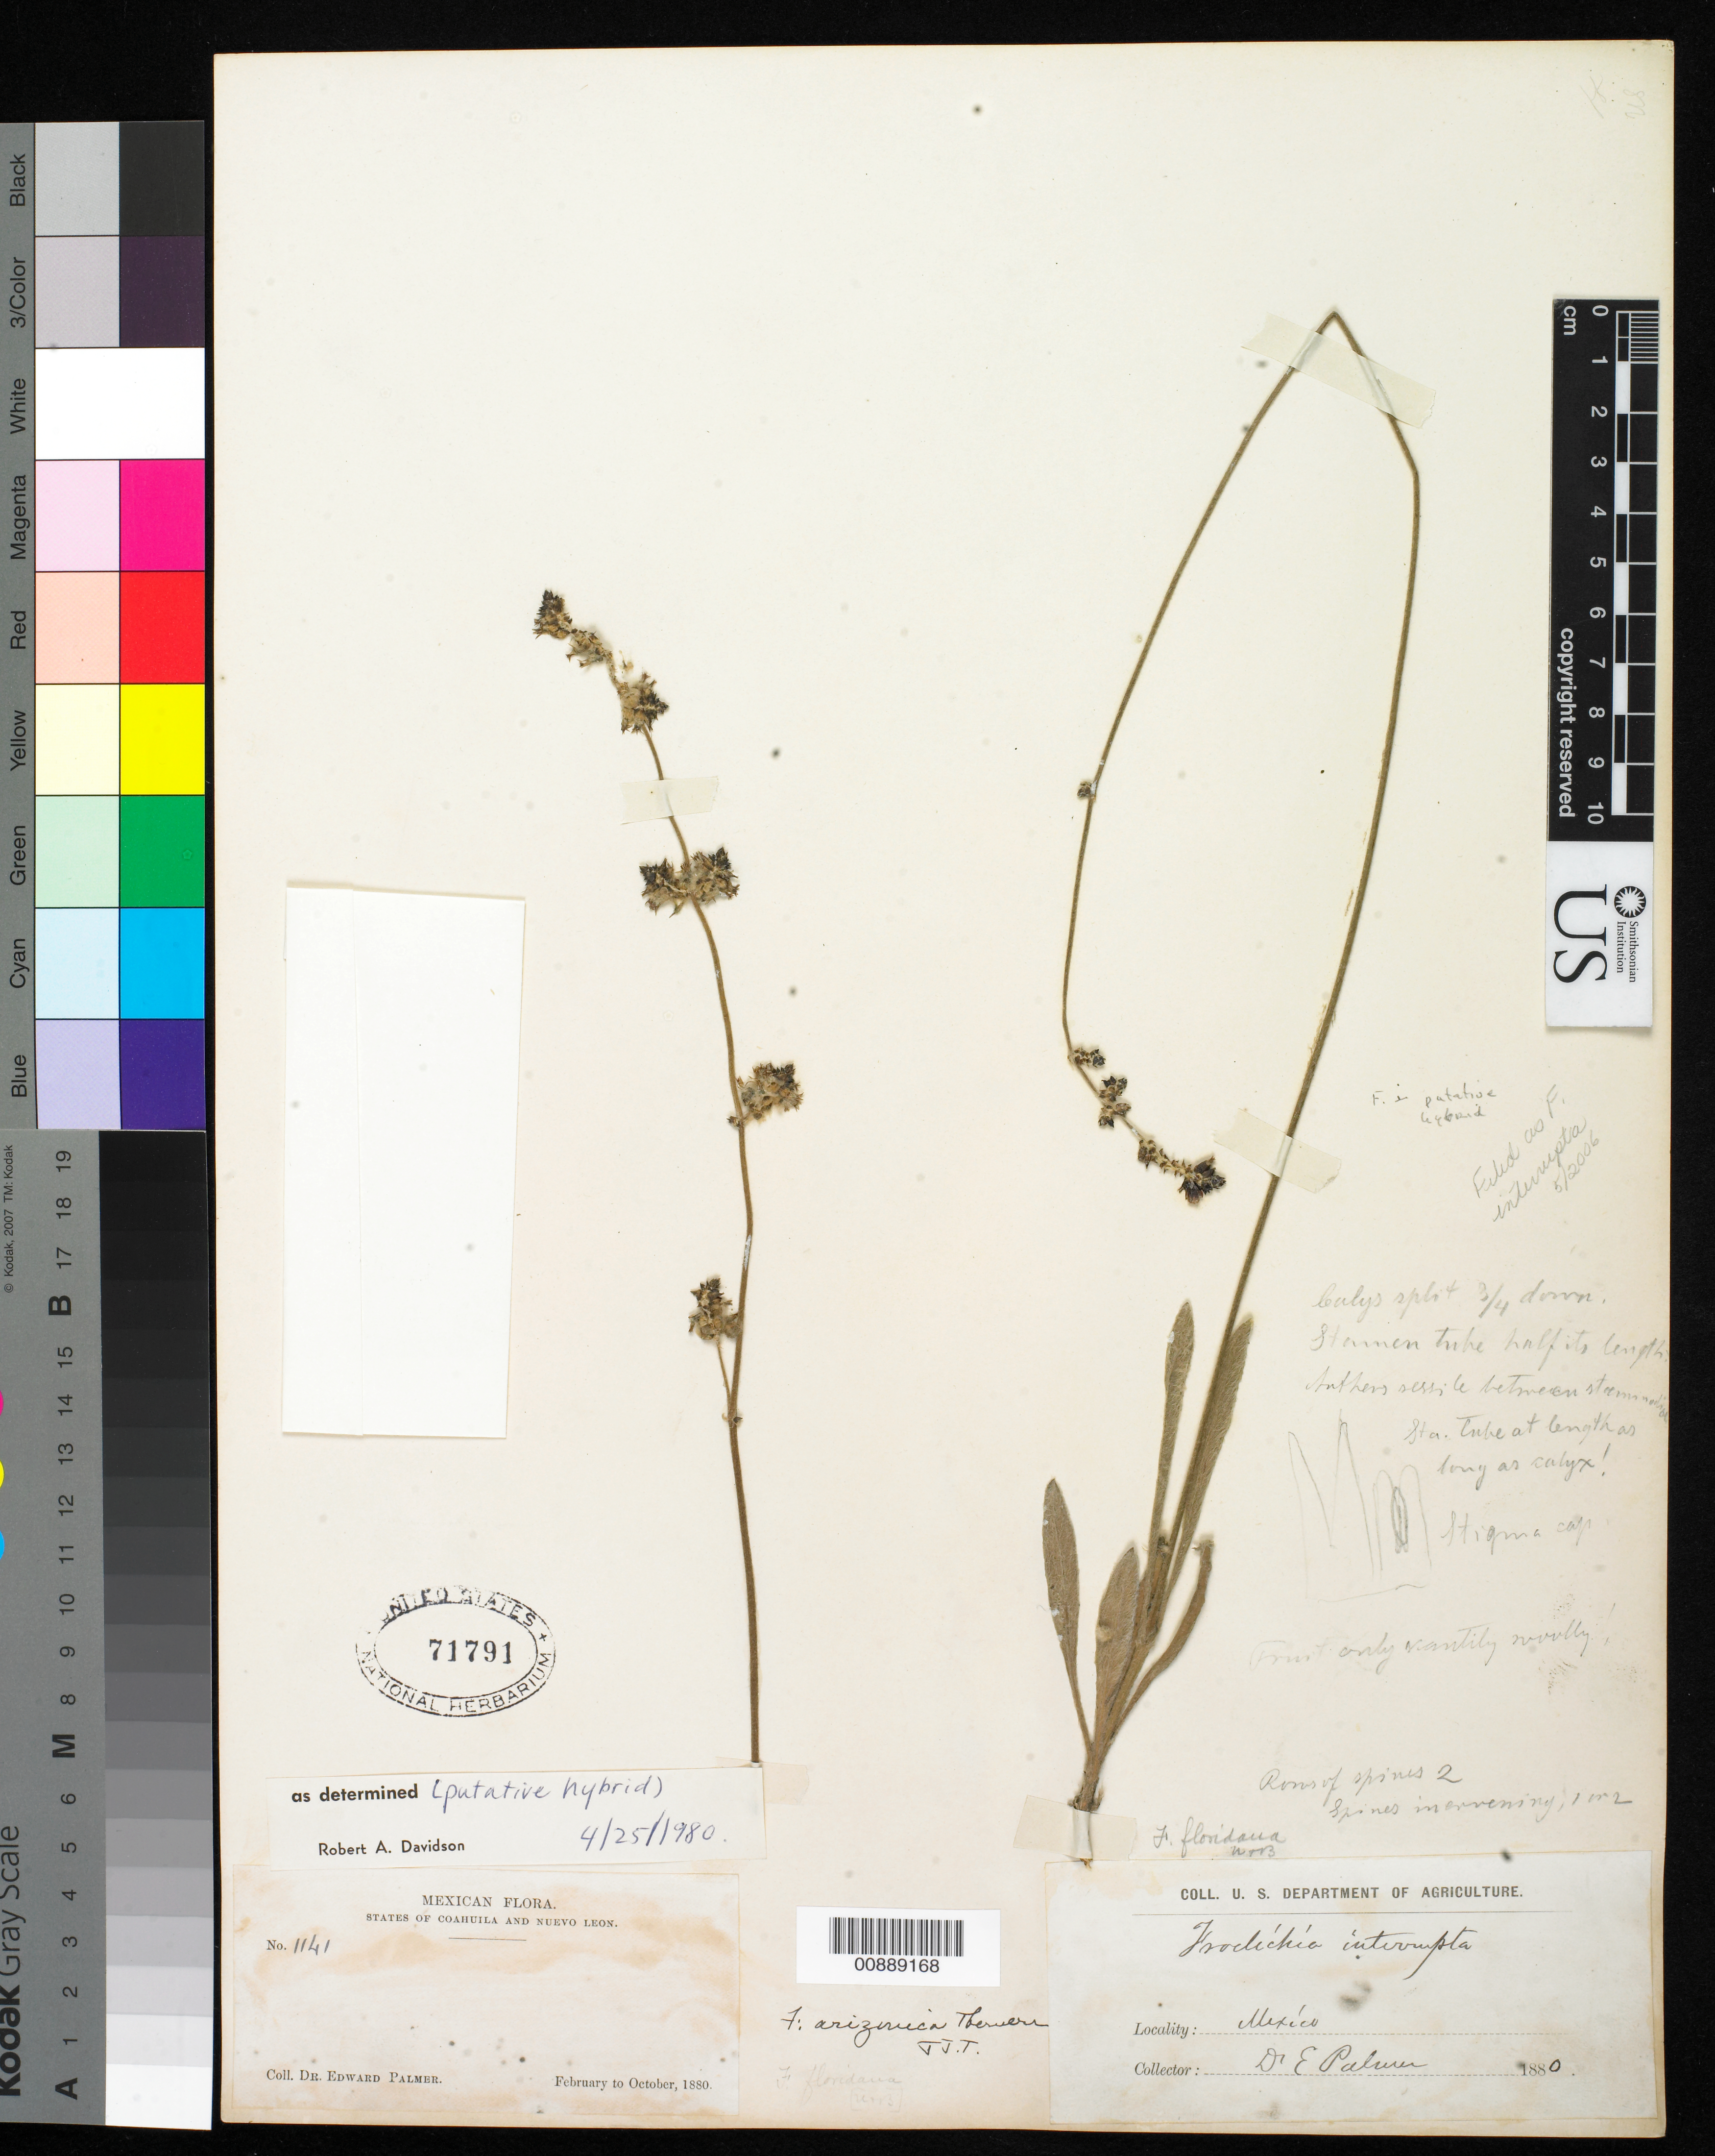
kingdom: Plantae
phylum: Tracheophyta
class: Magnoliopsida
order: Caryophyllales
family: Amaranthaceae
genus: Froelichia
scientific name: Froelichia interrupta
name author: (L.) Moq.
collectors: E. Palmer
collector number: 1141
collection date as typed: Feb 1880 to -- Oct 1880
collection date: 1880-02/1880-10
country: Mexico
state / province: Coahuila / Nuevo León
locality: States of Coahuila and Nuevo León.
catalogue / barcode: US 71791